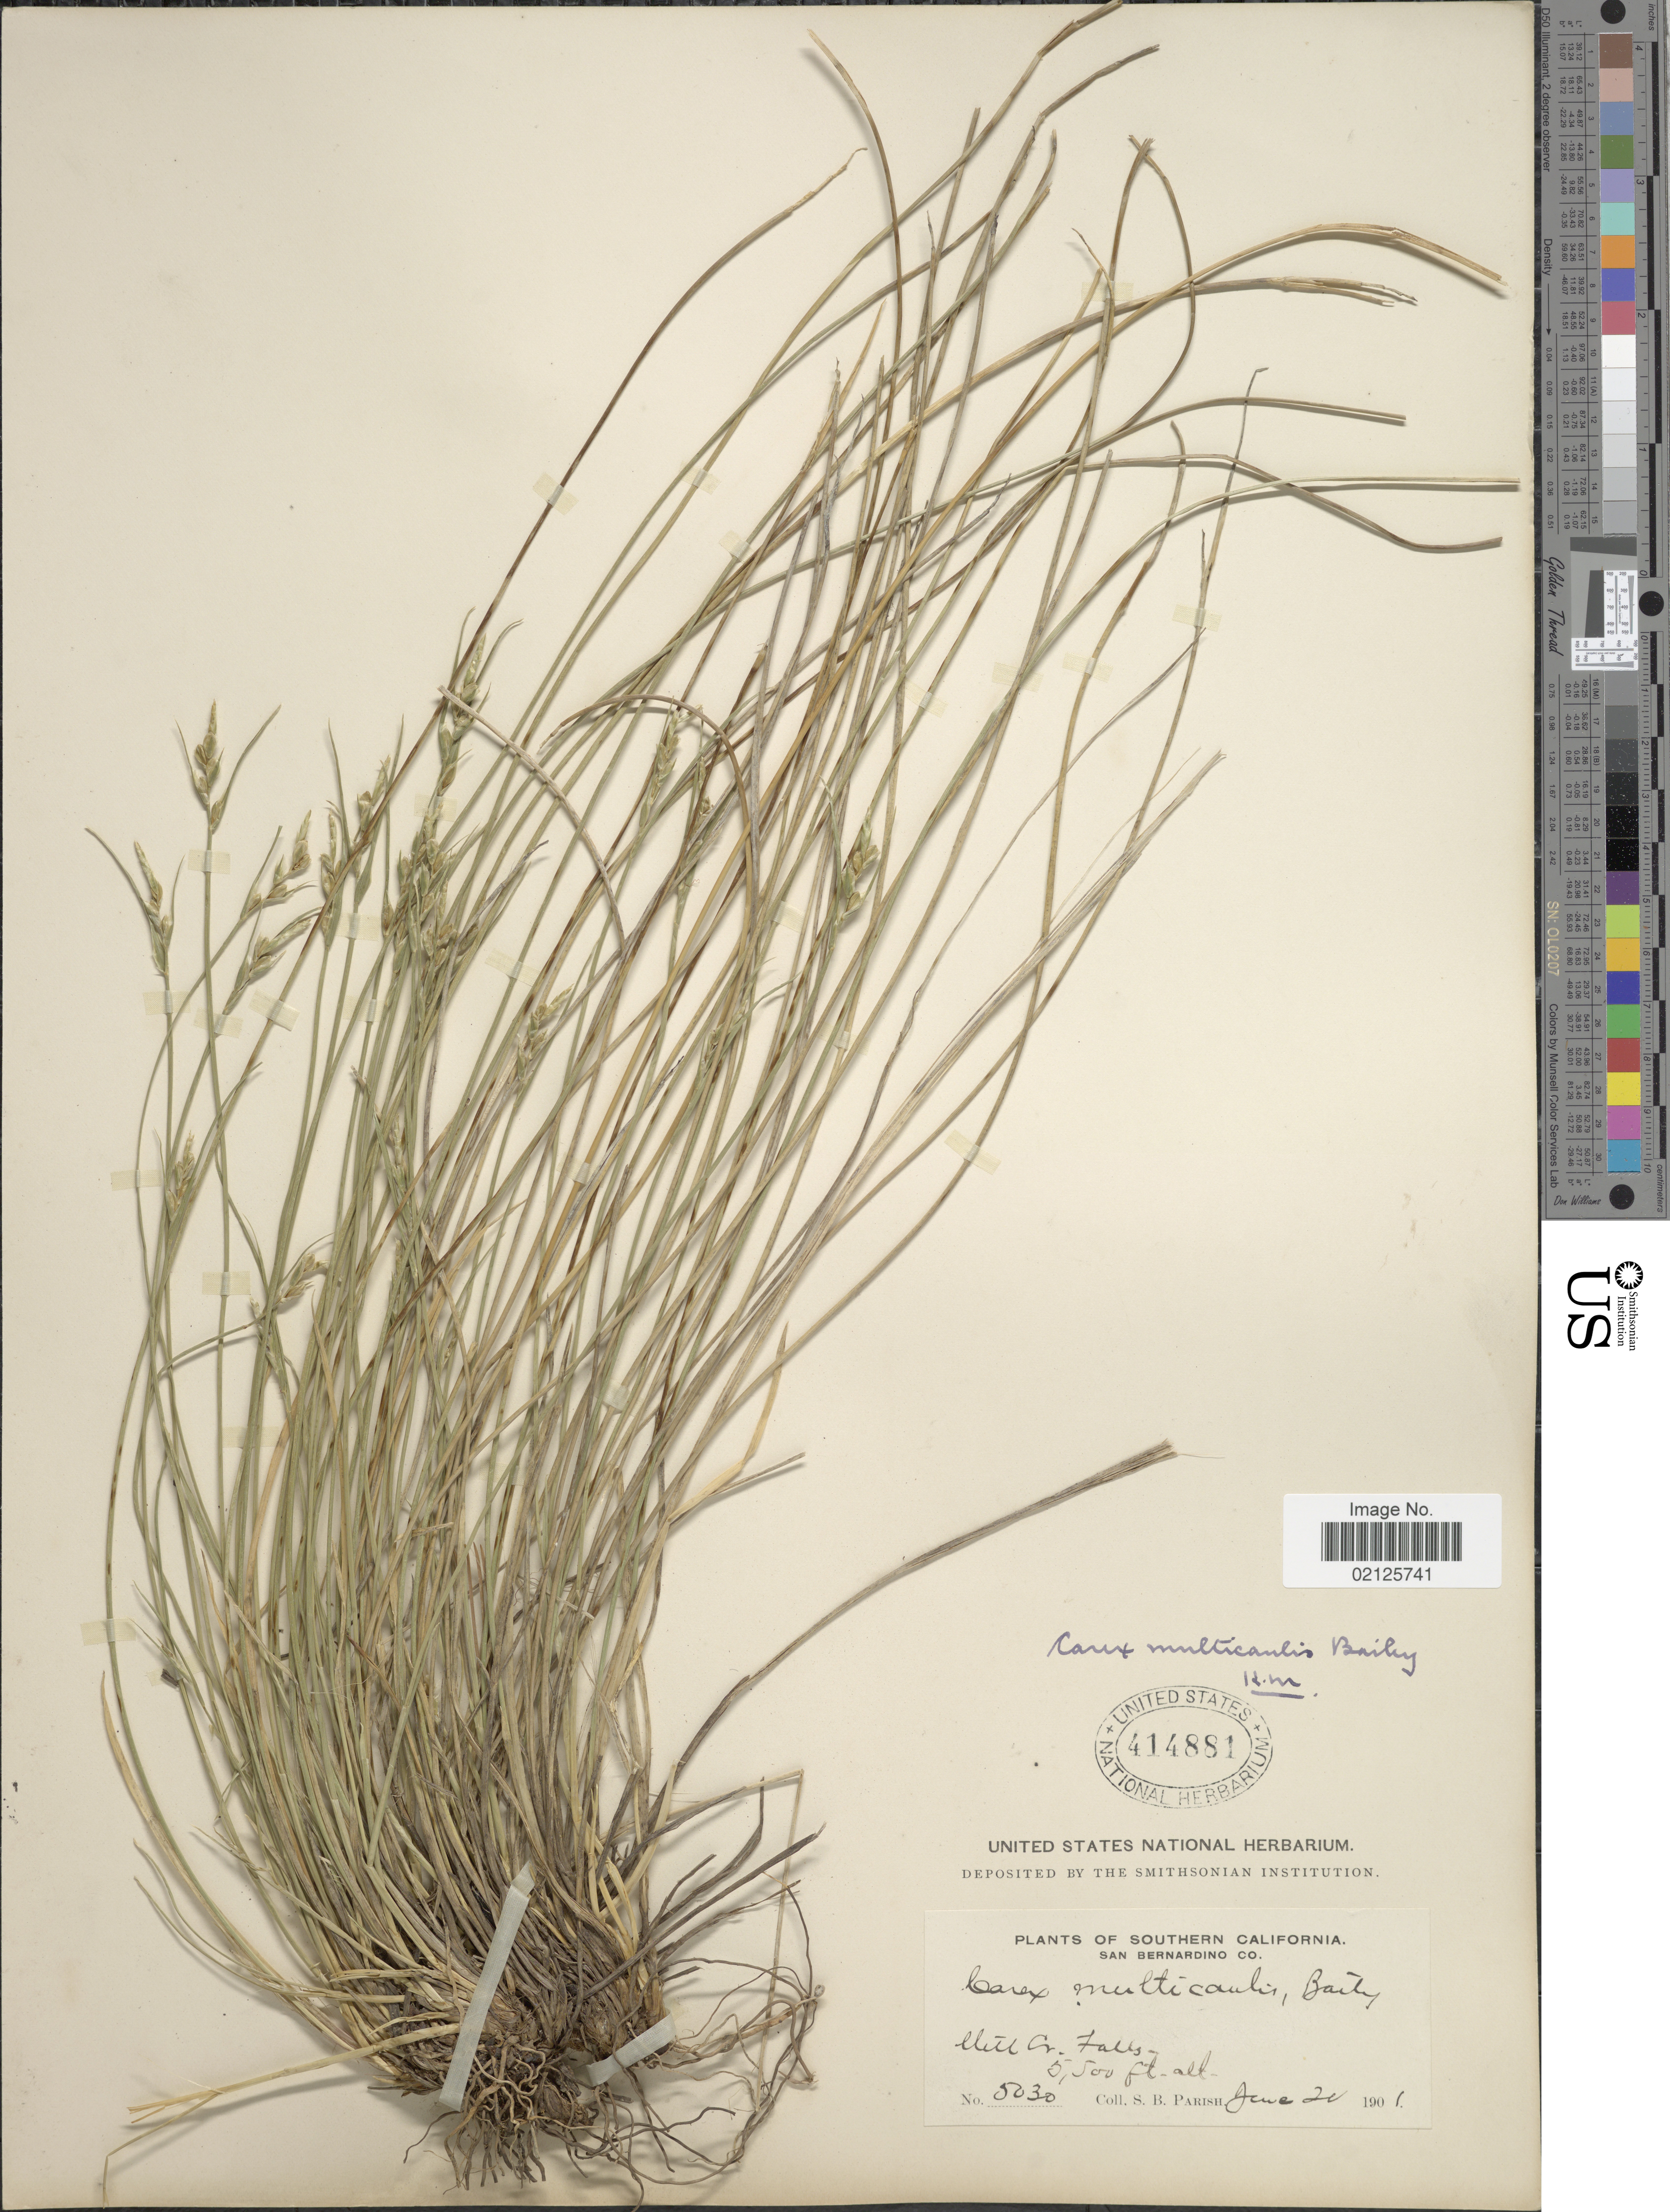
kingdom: Plantae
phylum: Tracheophyta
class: Liliopsida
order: Poales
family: Cyperaceae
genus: Carex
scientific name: Carex multicaulis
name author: L.H. Bailey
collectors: S. B. Parish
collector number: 5030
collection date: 1901-06-20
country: United States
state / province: California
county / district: San Bernardino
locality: Southern California, San Bernardino Co, Mill Cr. Falls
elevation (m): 1676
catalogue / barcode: US 414881